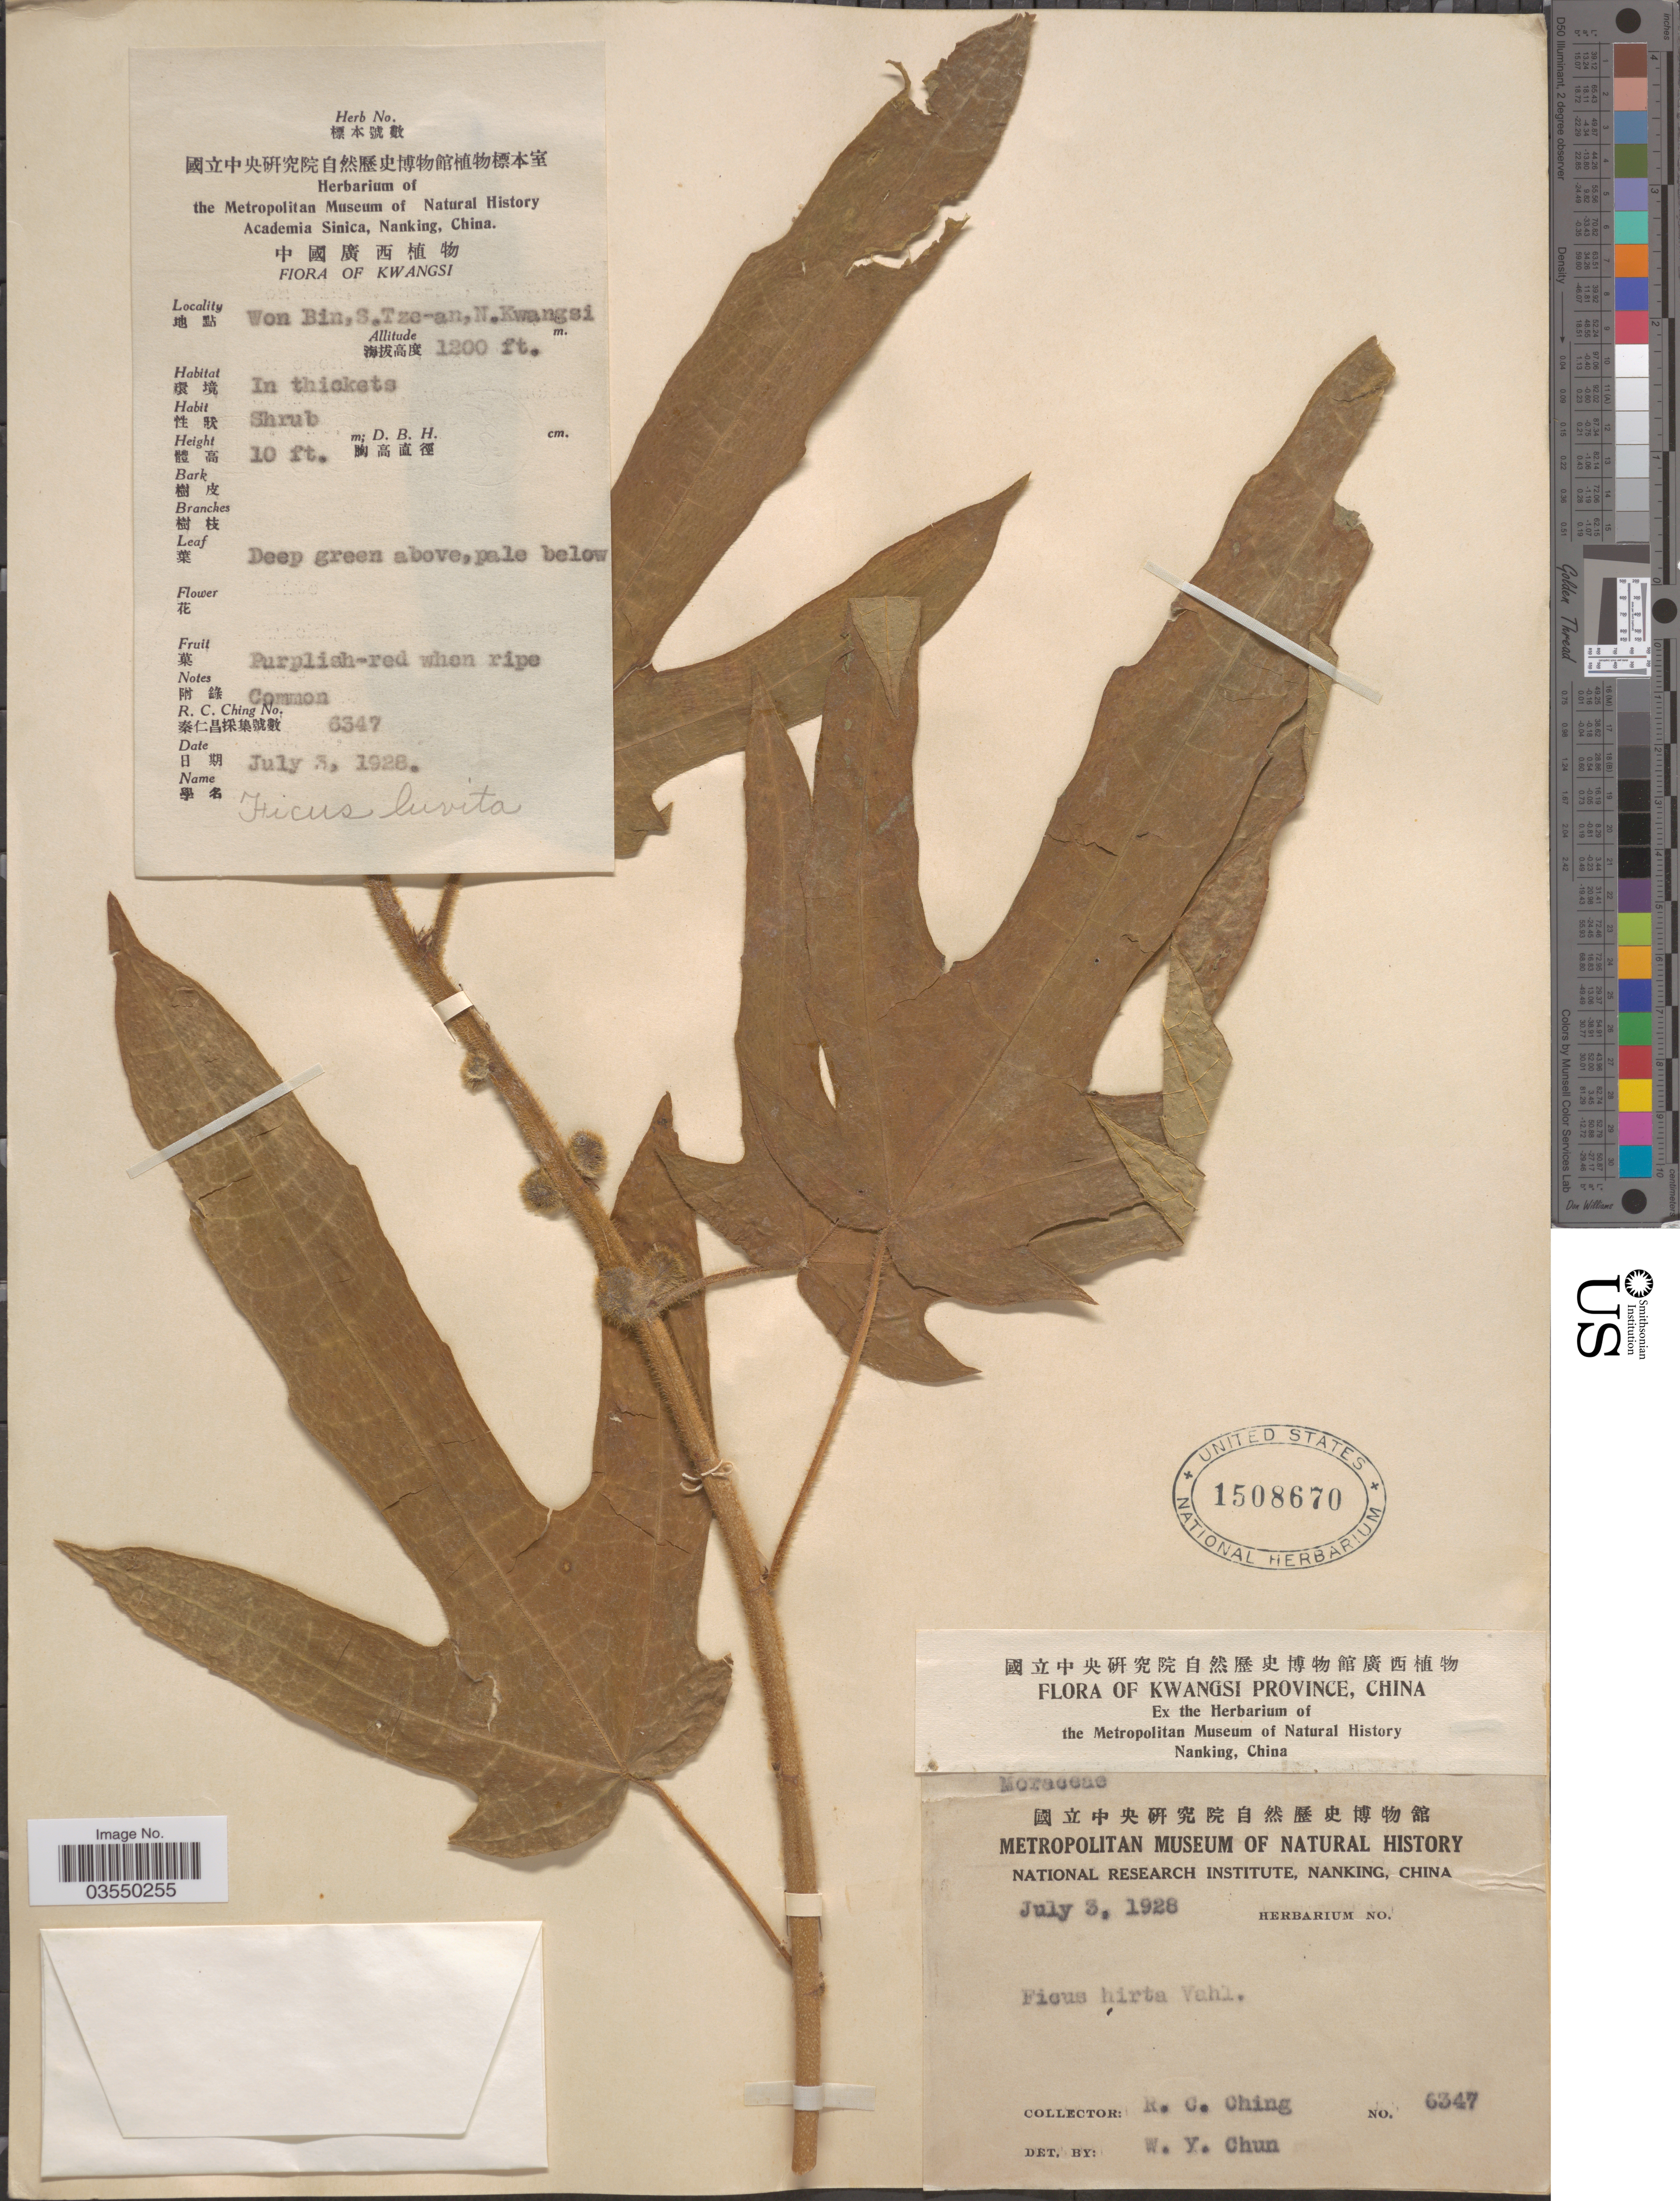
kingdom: Plantae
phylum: Tracheophyta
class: Magnoliopsida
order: Rosales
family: Moraceae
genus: Ficus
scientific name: Ficus hirta var. roxburghii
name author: King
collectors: R. C. Ching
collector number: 6347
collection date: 1928-07-03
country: China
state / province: Guangxi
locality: Kwangsi Province. Won Bin, S. Tze-an, N. Kwangsi.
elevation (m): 366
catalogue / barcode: US 1508670